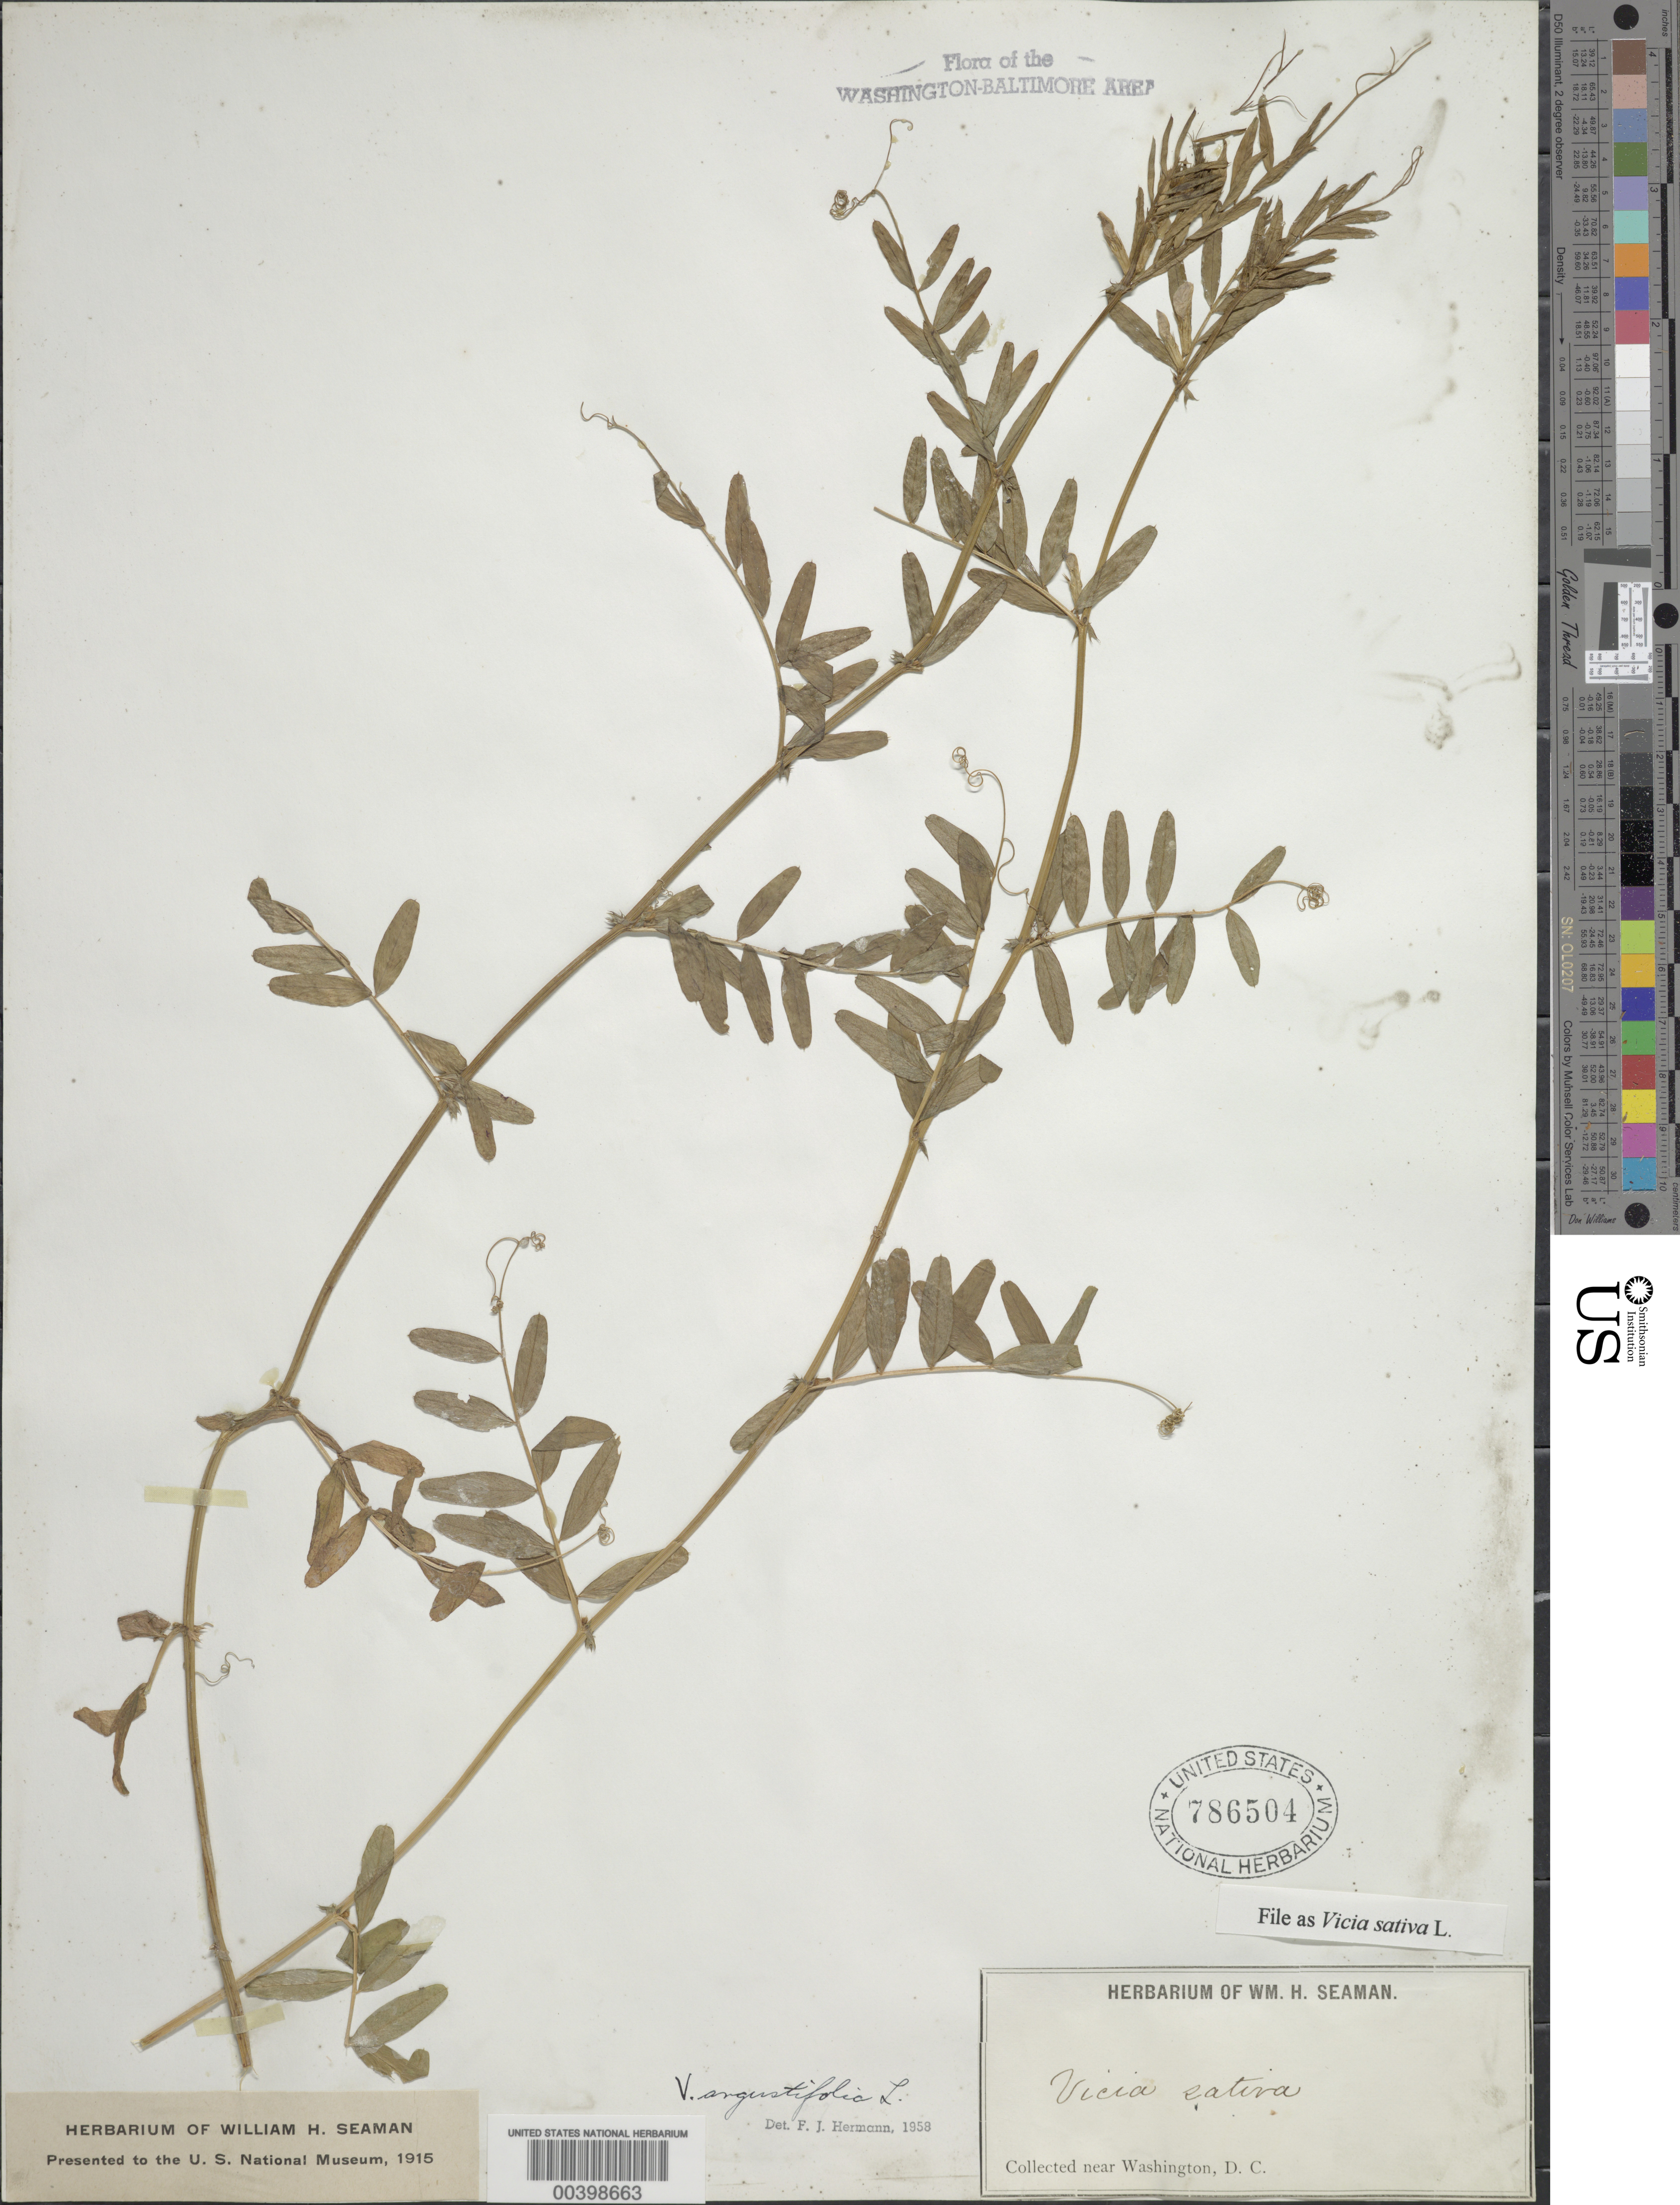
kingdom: Plantae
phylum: Tracheophyta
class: Magnoliopsida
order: Fabales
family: Fabaceae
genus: Vicia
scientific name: Vicia sativa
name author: L.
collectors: W. Seaman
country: United States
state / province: District of Columbia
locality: Near Washington DC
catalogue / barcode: US 786504